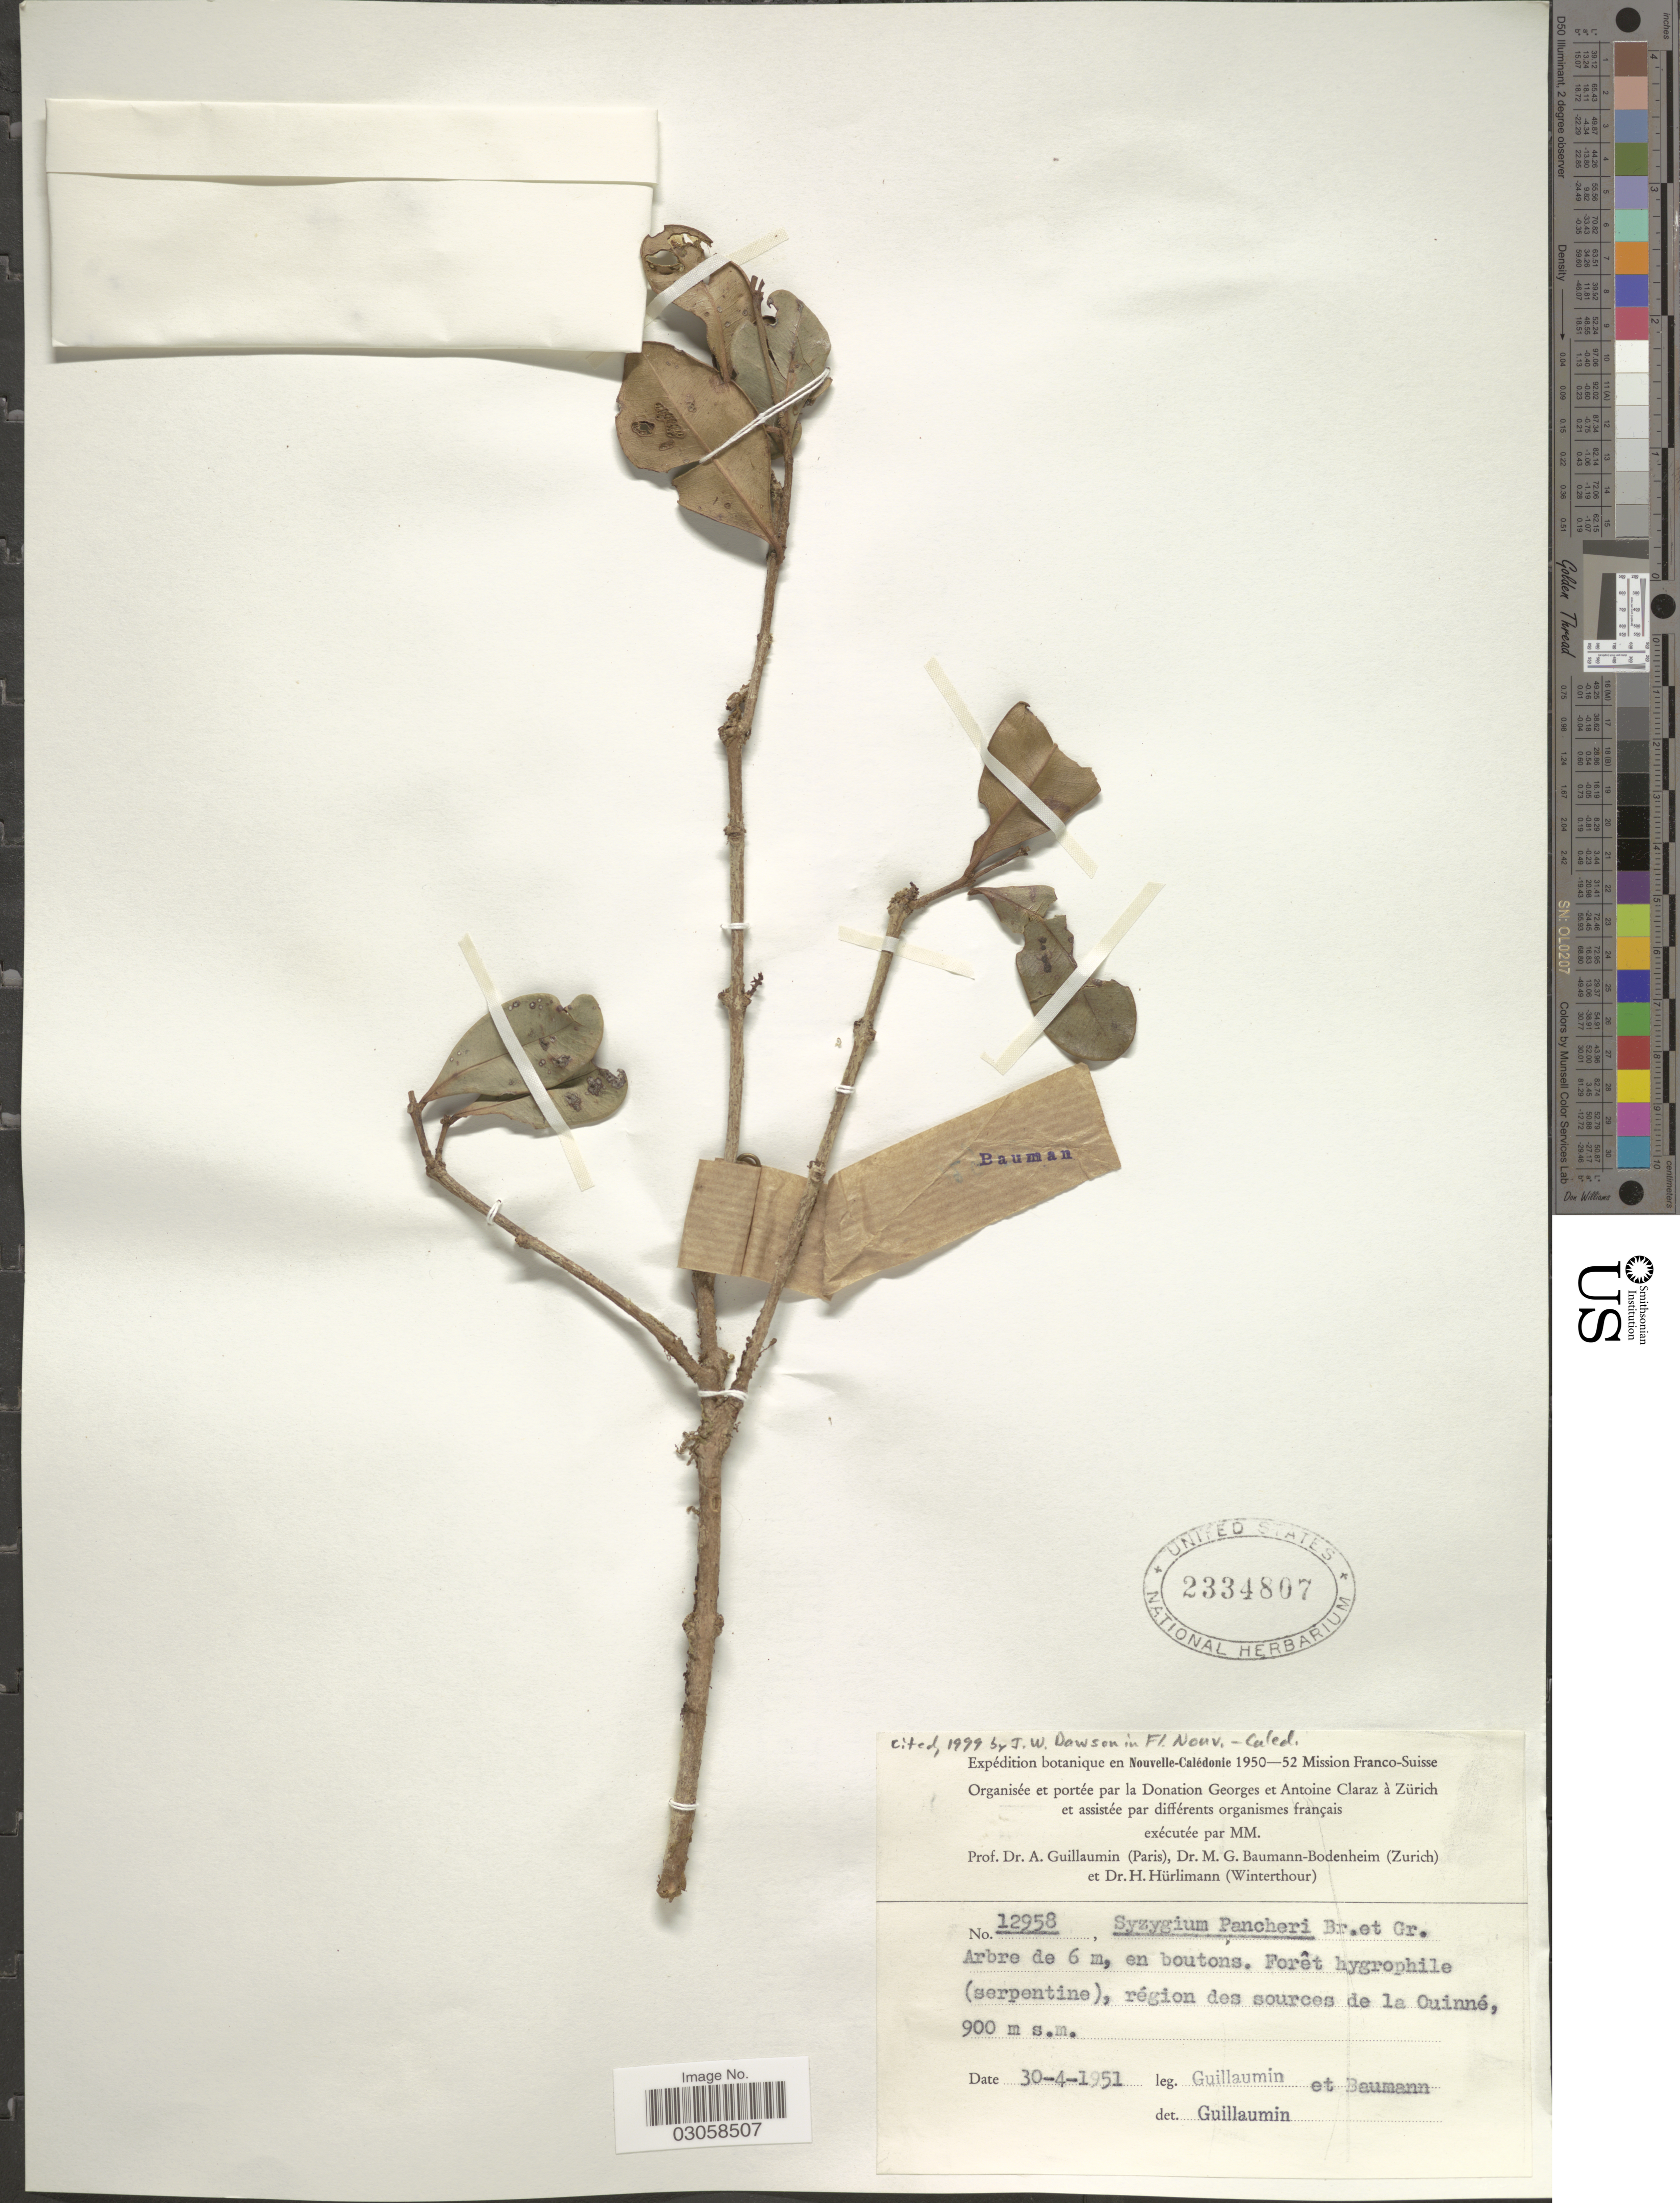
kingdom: Plantae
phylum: Tracheophyta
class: Magnoliopsida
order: Myrtales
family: Myrtaceae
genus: Syzygium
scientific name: Syzygium pancheri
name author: Brongn. & Gris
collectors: A. Guillaumin & M. G. Baumann-Bodenheim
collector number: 12958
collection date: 1951-04-30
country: New Caledonia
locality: Nouvelle-Calédonie. Forêt hygrophile (serpentine), région des sources de la Quinné.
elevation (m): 900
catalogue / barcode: US 2334807